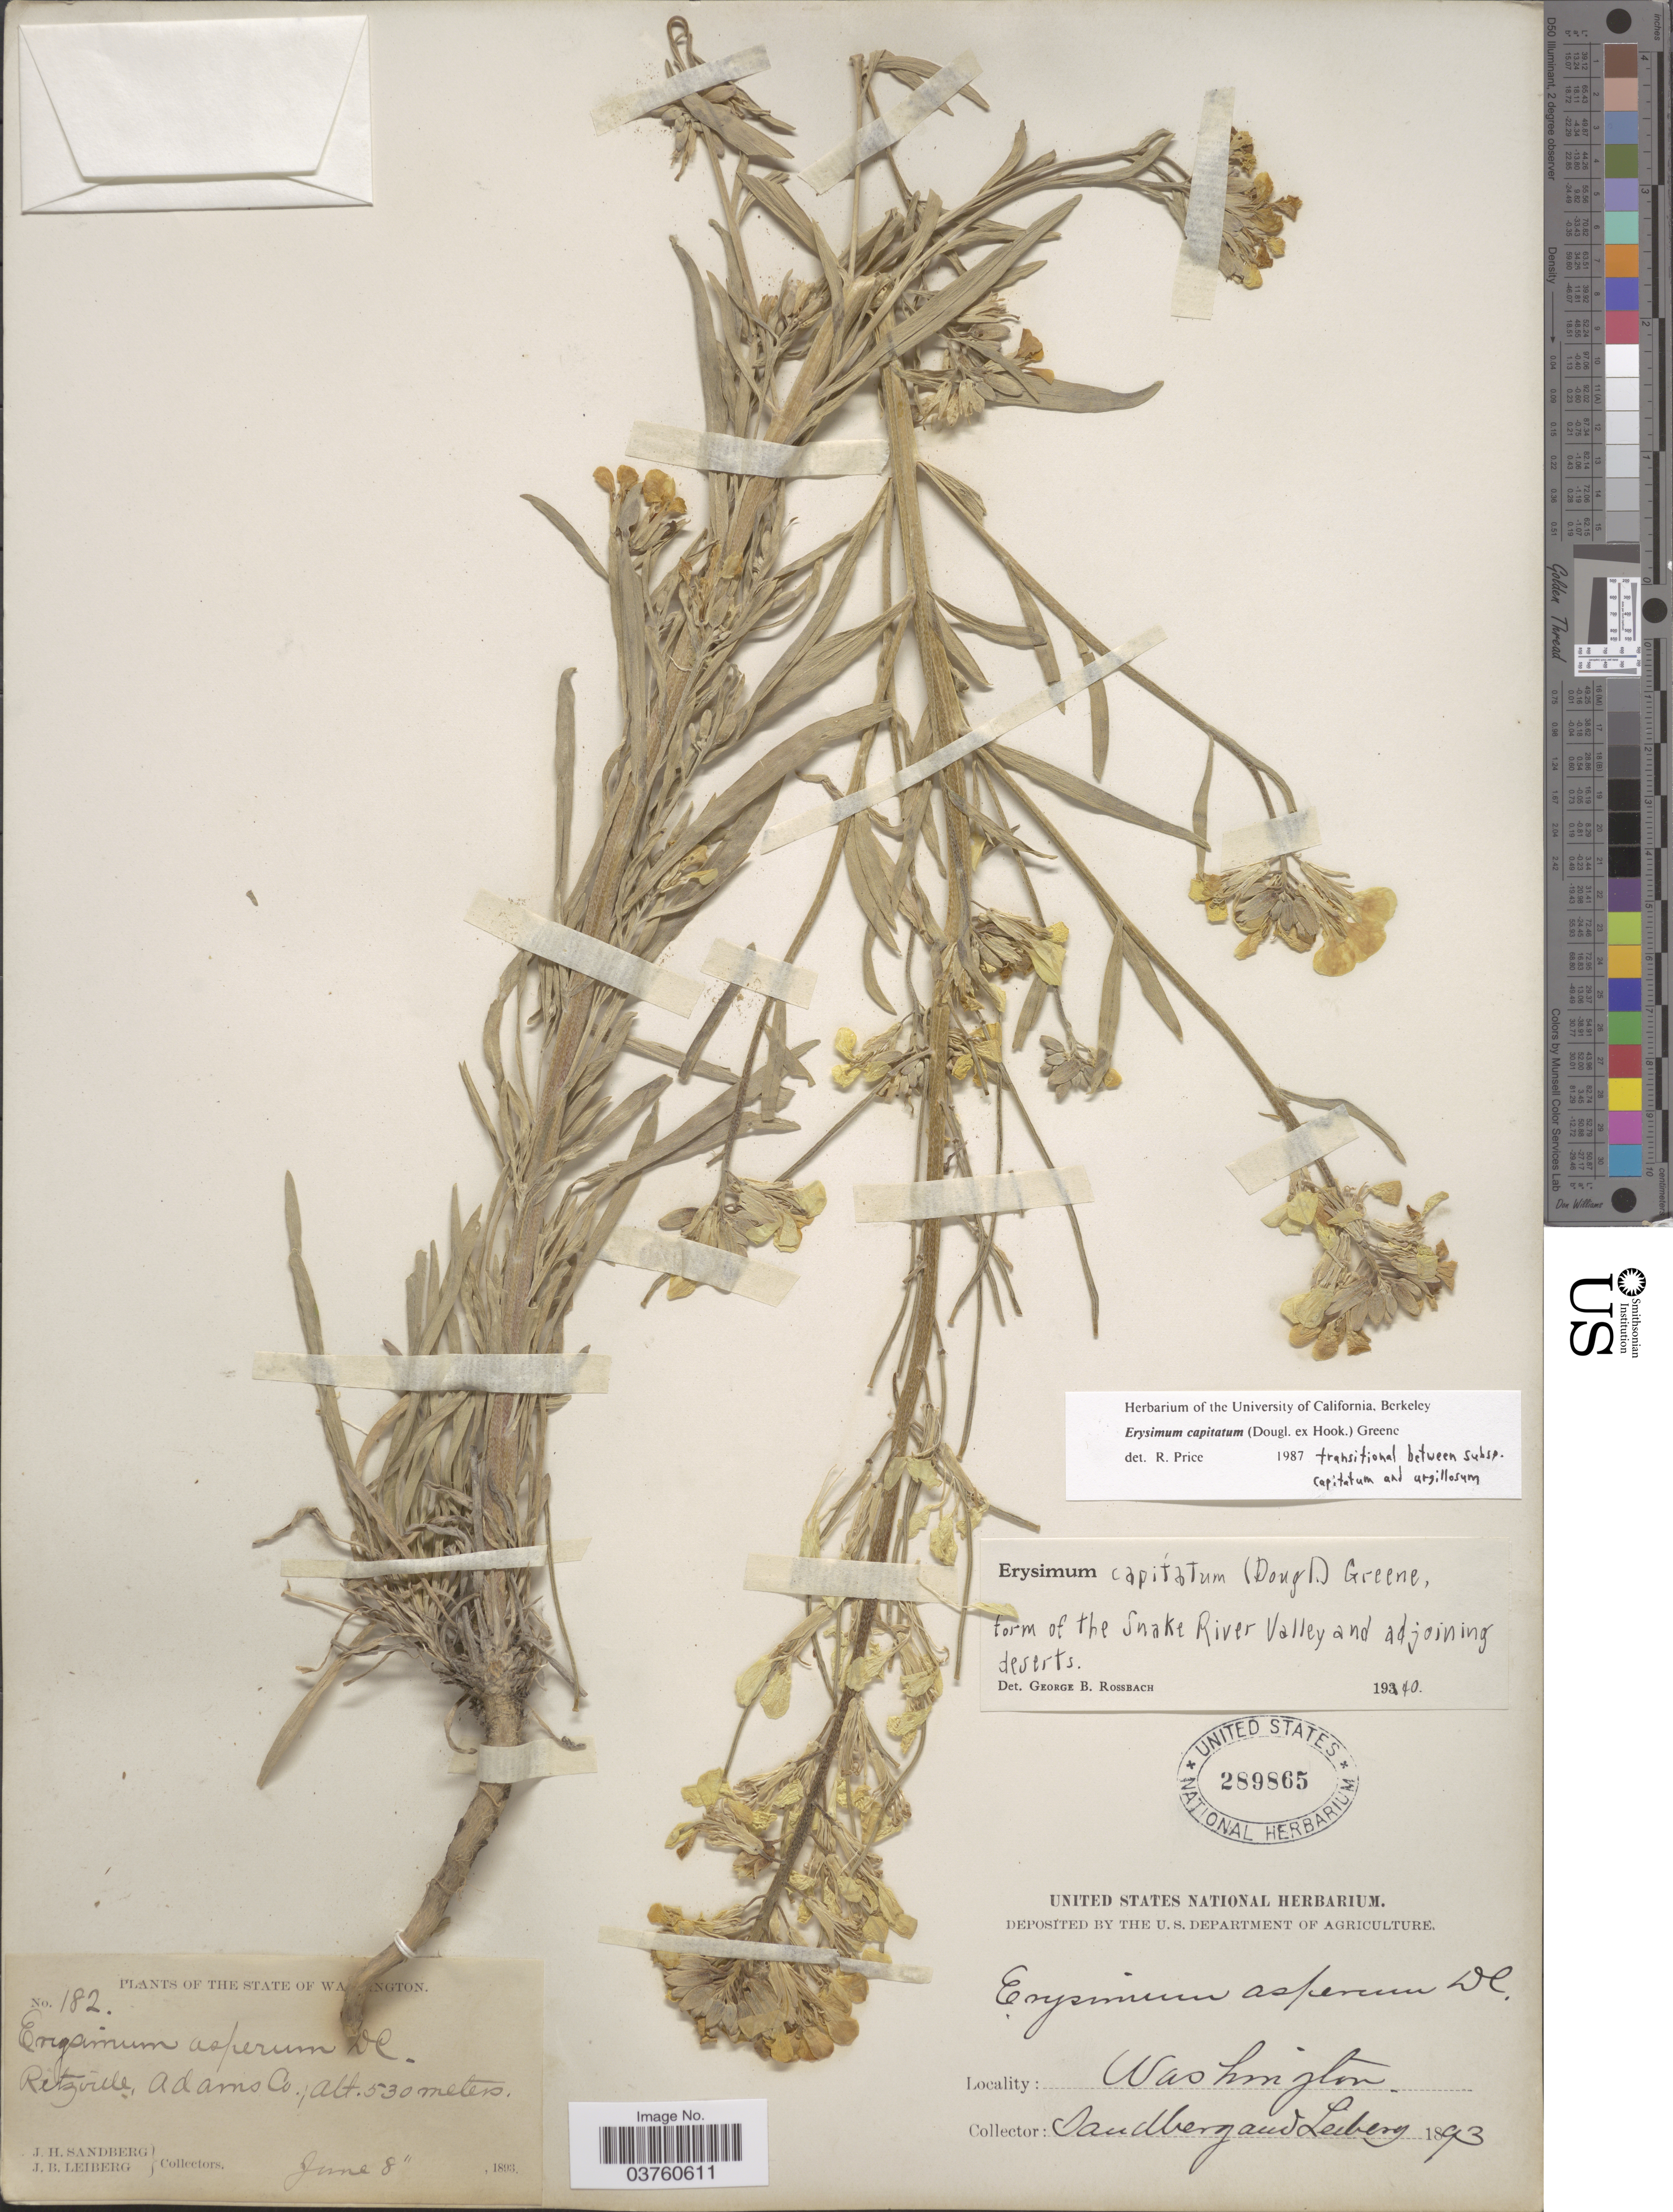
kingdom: Plantae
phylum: Tracheophyta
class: Magnoliopsida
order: Brassicales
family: Brassicaceae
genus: Erysimum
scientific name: Erysimum capitatum subsp. capitatum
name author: (Douglas ex Hook.) Greene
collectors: J. H. Sandberg & J. B. Leiberg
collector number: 182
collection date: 1893-06-08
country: United States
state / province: Washington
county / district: Adams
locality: Ritzville, Adams Co.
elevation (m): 530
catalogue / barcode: US 289865